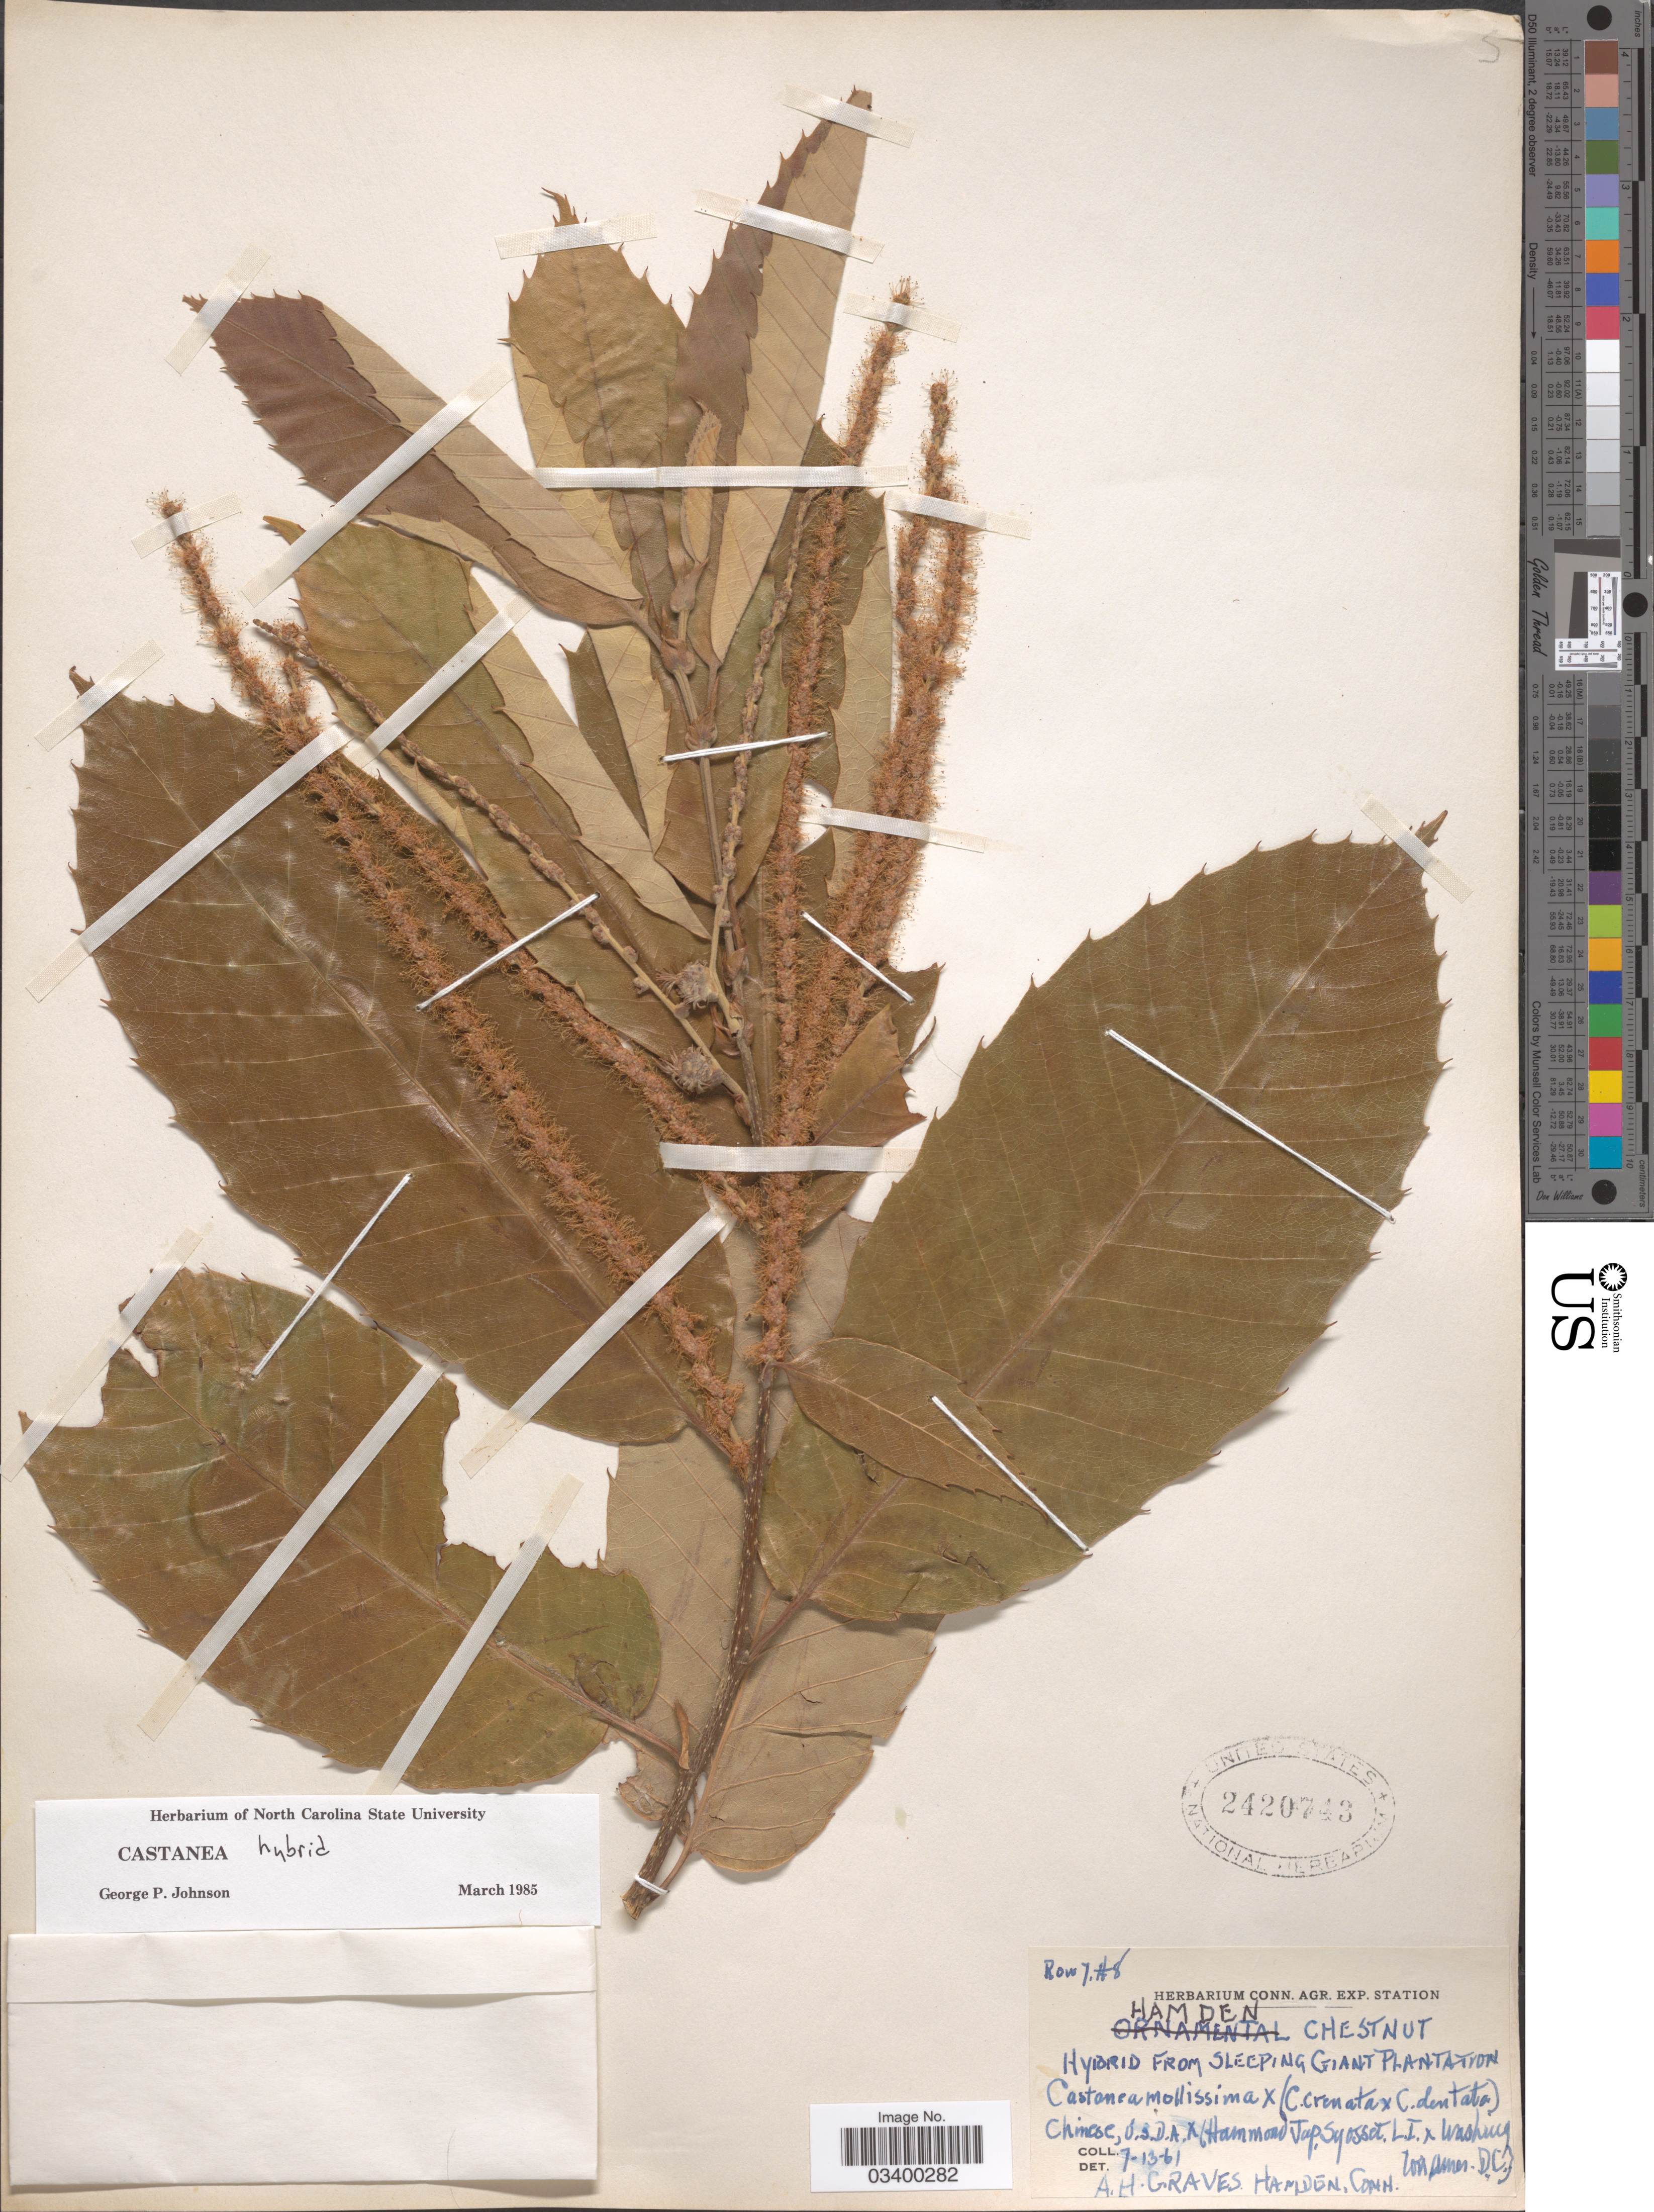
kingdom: Plantae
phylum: Tracheophyta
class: Magnoliopsida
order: Fagales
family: Fagaceae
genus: Castanea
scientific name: Castanea sp.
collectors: Ex herb. Conn. Agr. Exp. Station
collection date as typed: Transcribed d/m/y: 13/7/61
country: United States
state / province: Connecticut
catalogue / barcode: US 2420743